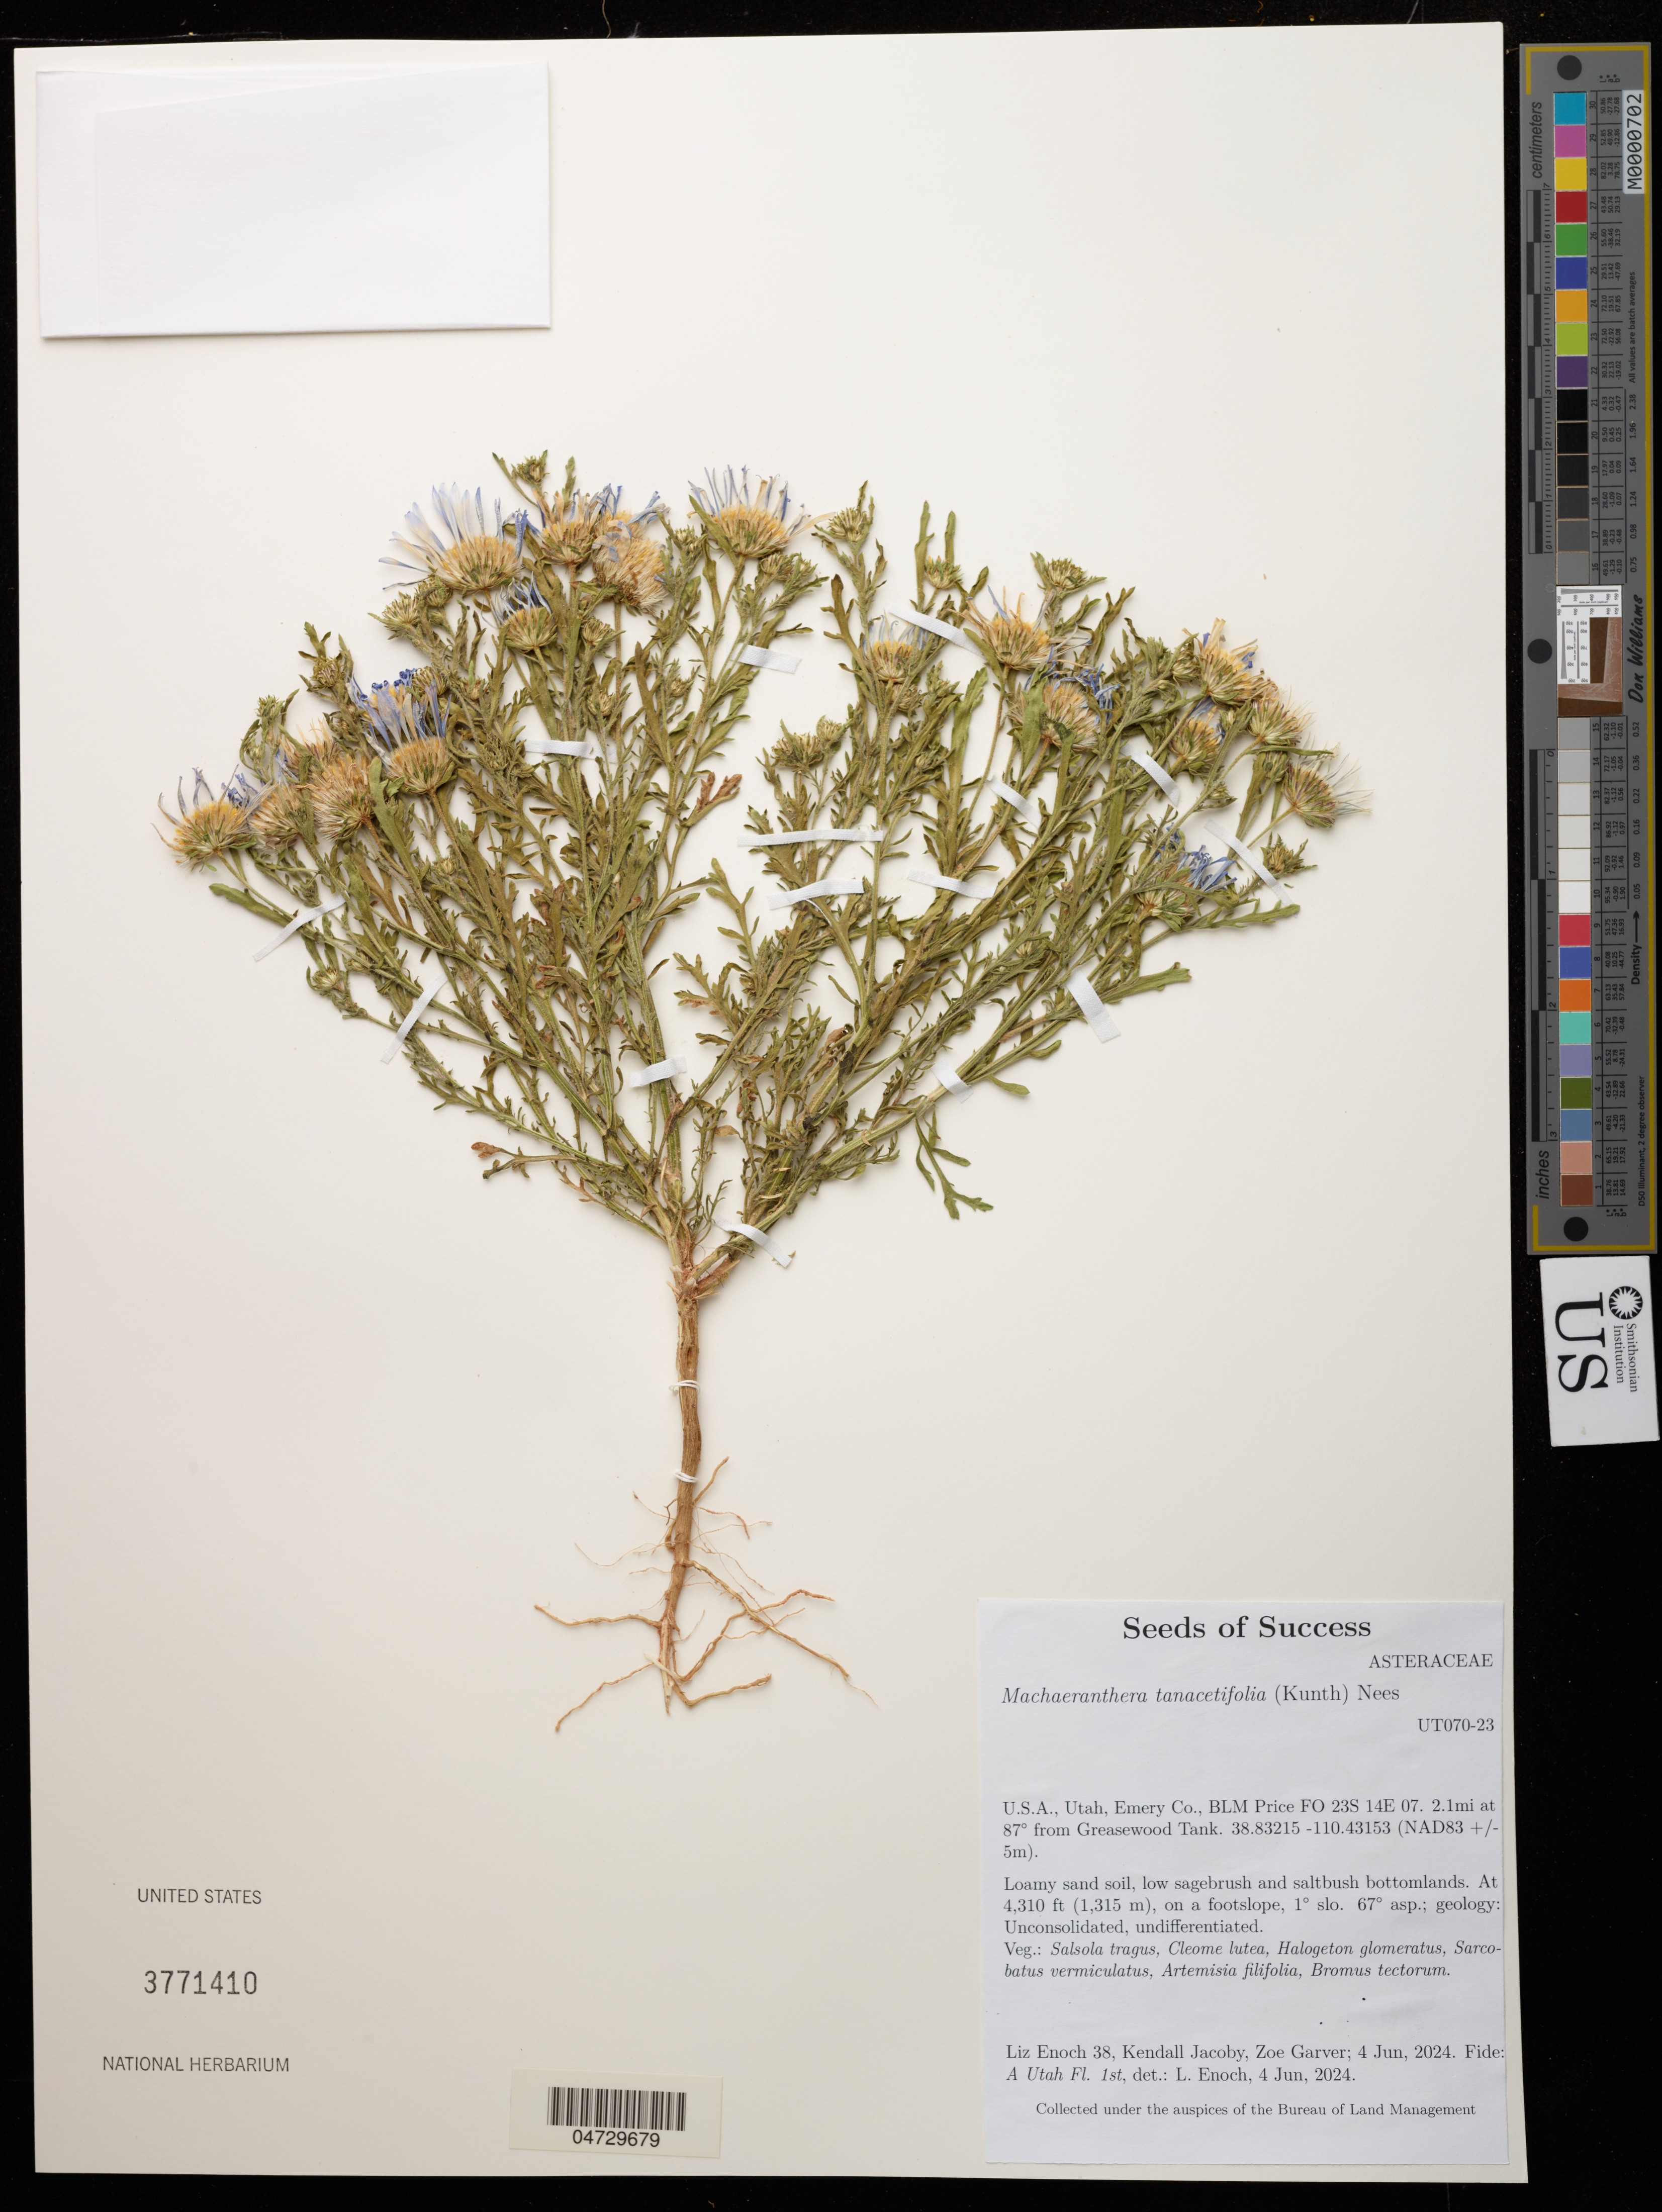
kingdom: Plantae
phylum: Tracheophyta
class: Magnoliopsida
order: Asterales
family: Asteraceae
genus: Machaeranthera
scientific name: Machaeranthera tanacetifolia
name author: (Kunth) Nees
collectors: L. Enoch, K. Jacoby & Z. Garver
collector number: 38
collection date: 2024-06-04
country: United States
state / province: Utah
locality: Emery Co., BLM Price FO 23S 14E 07. 2.1mi at 87° from Greaswood Tank. (NAD83 +/- 5m).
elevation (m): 1315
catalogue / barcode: US 3771410